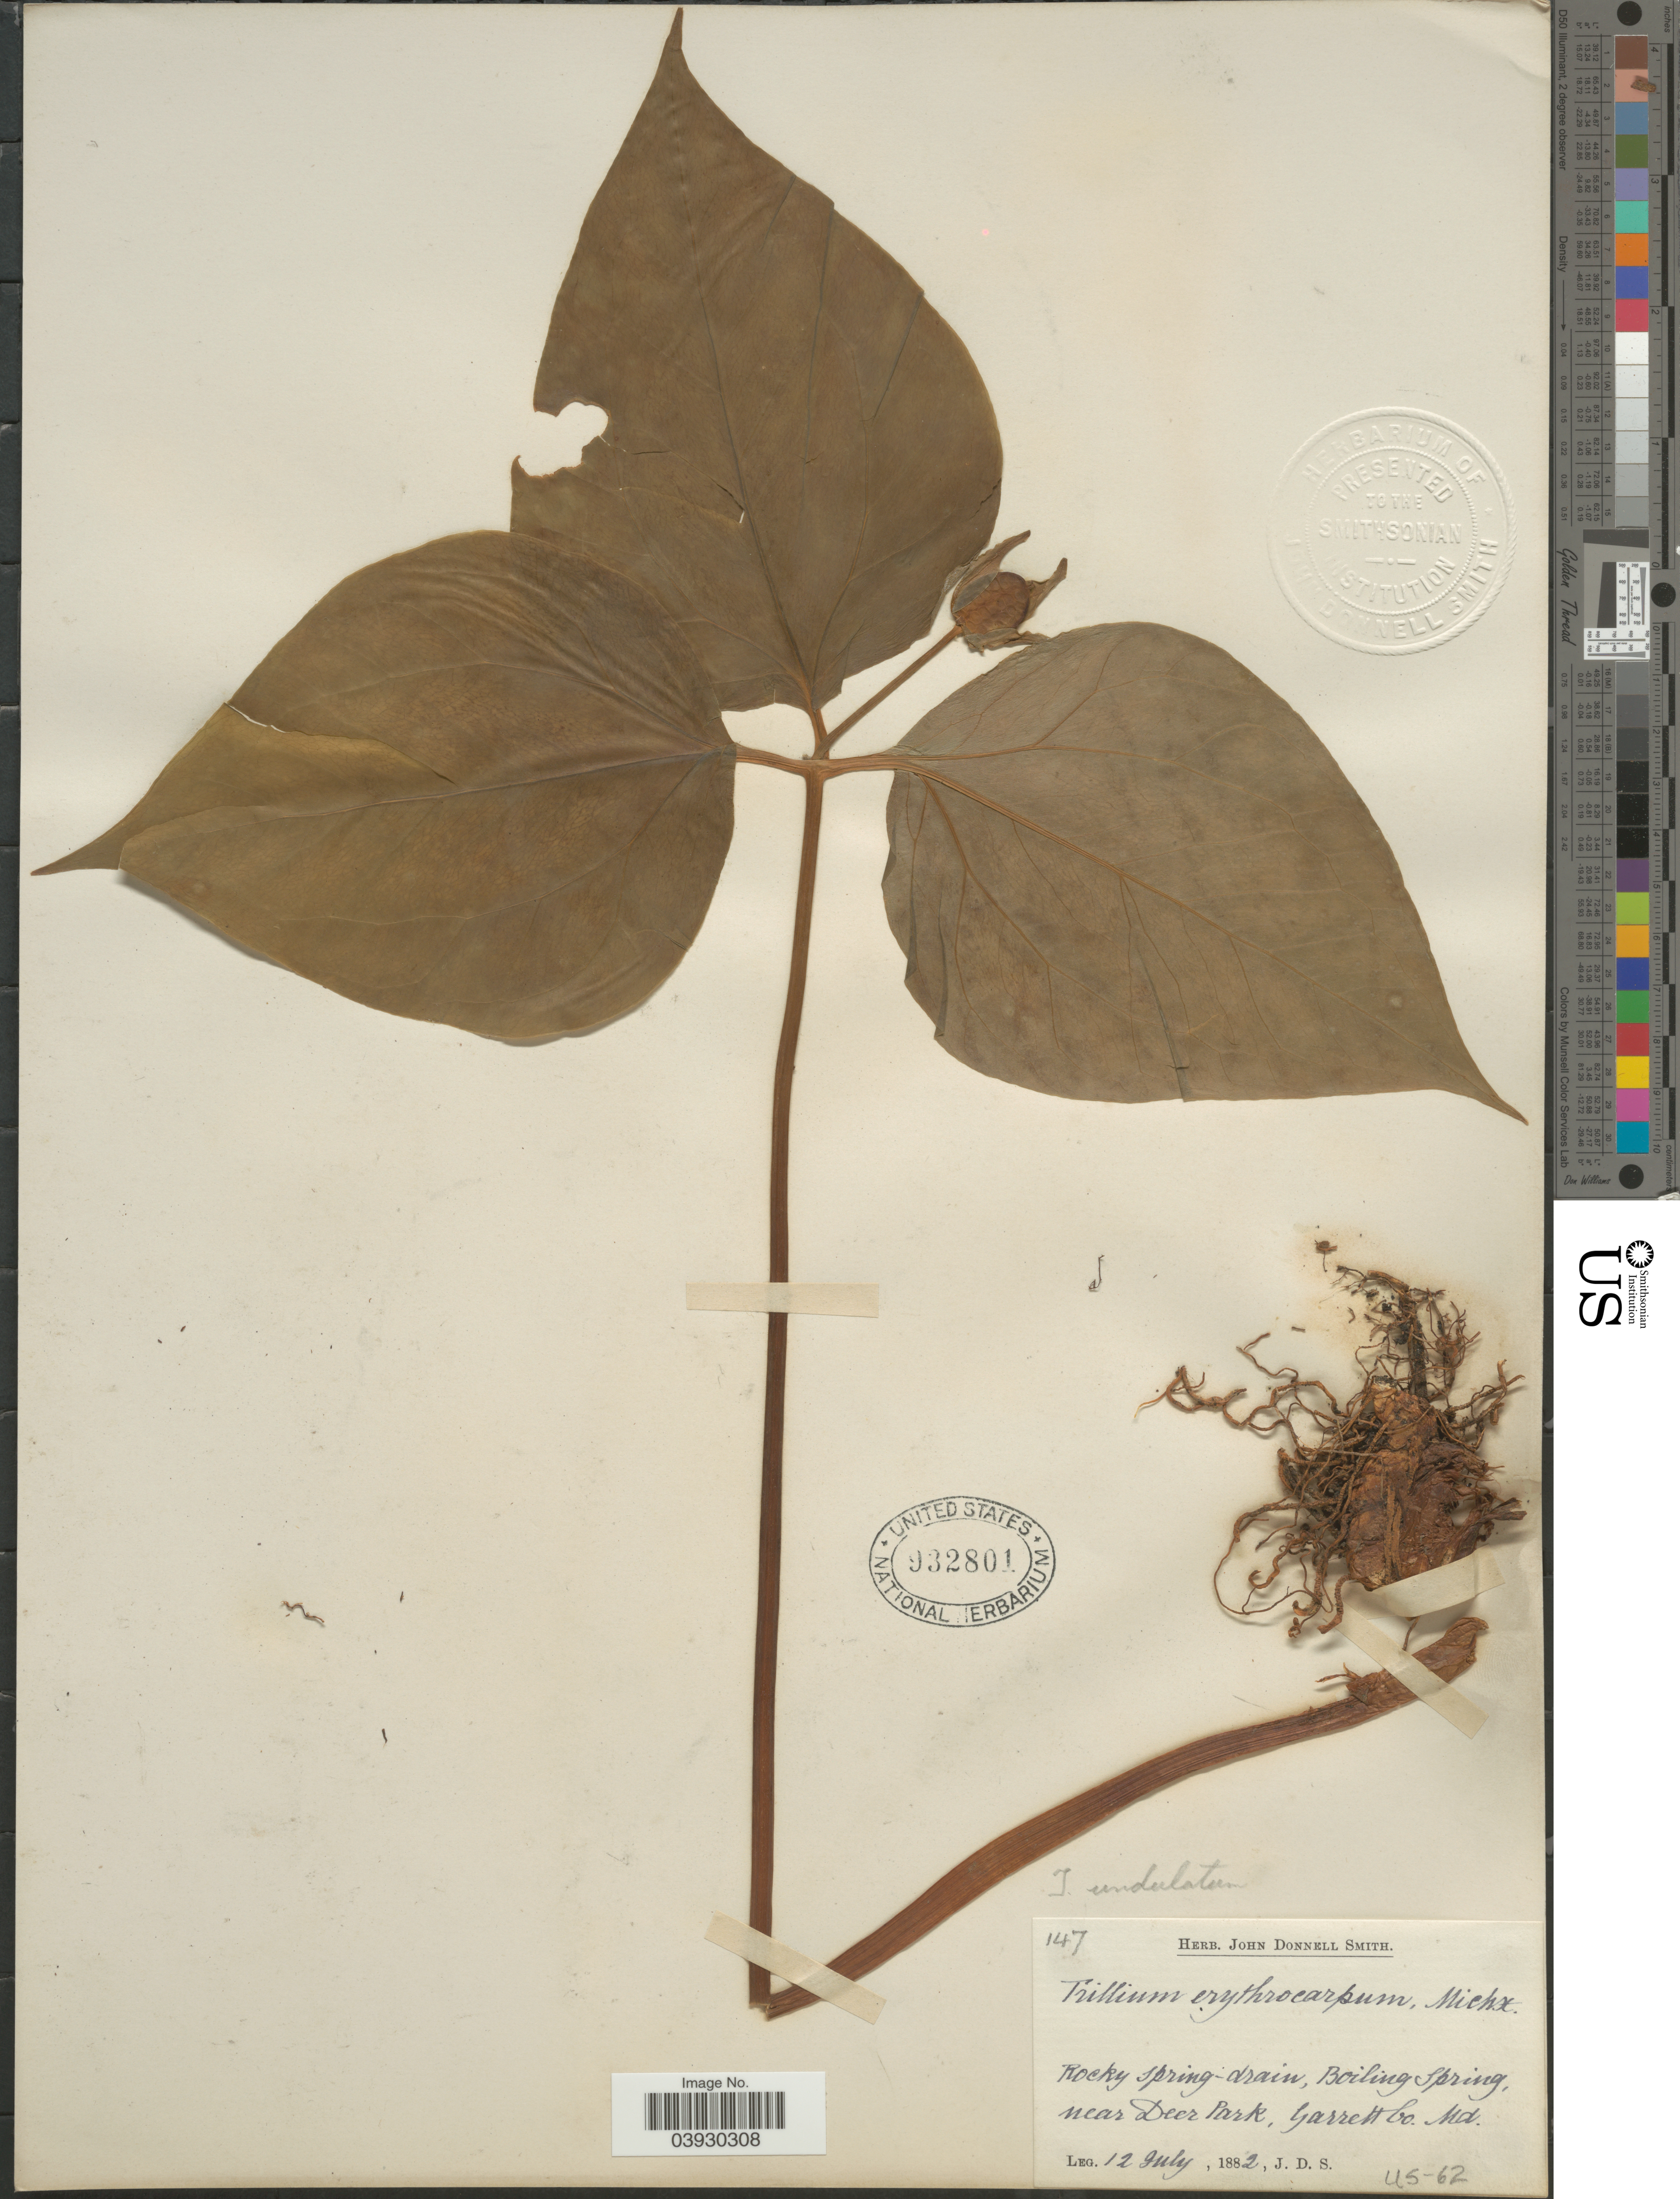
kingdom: Plantae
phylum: Tracheophyta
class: Liliopsida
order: Liliales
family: Melanthiaceae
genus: Trillium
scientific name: Trillium undulatum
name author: Willd.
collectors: J. Donnell Smith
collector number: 147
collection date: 1882-07-12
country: United States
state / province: Maryland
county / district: Garrett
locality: Rocky spring-drain, Boiling Spring, near Deer Park, Garrett Co.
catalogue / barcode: US 932801